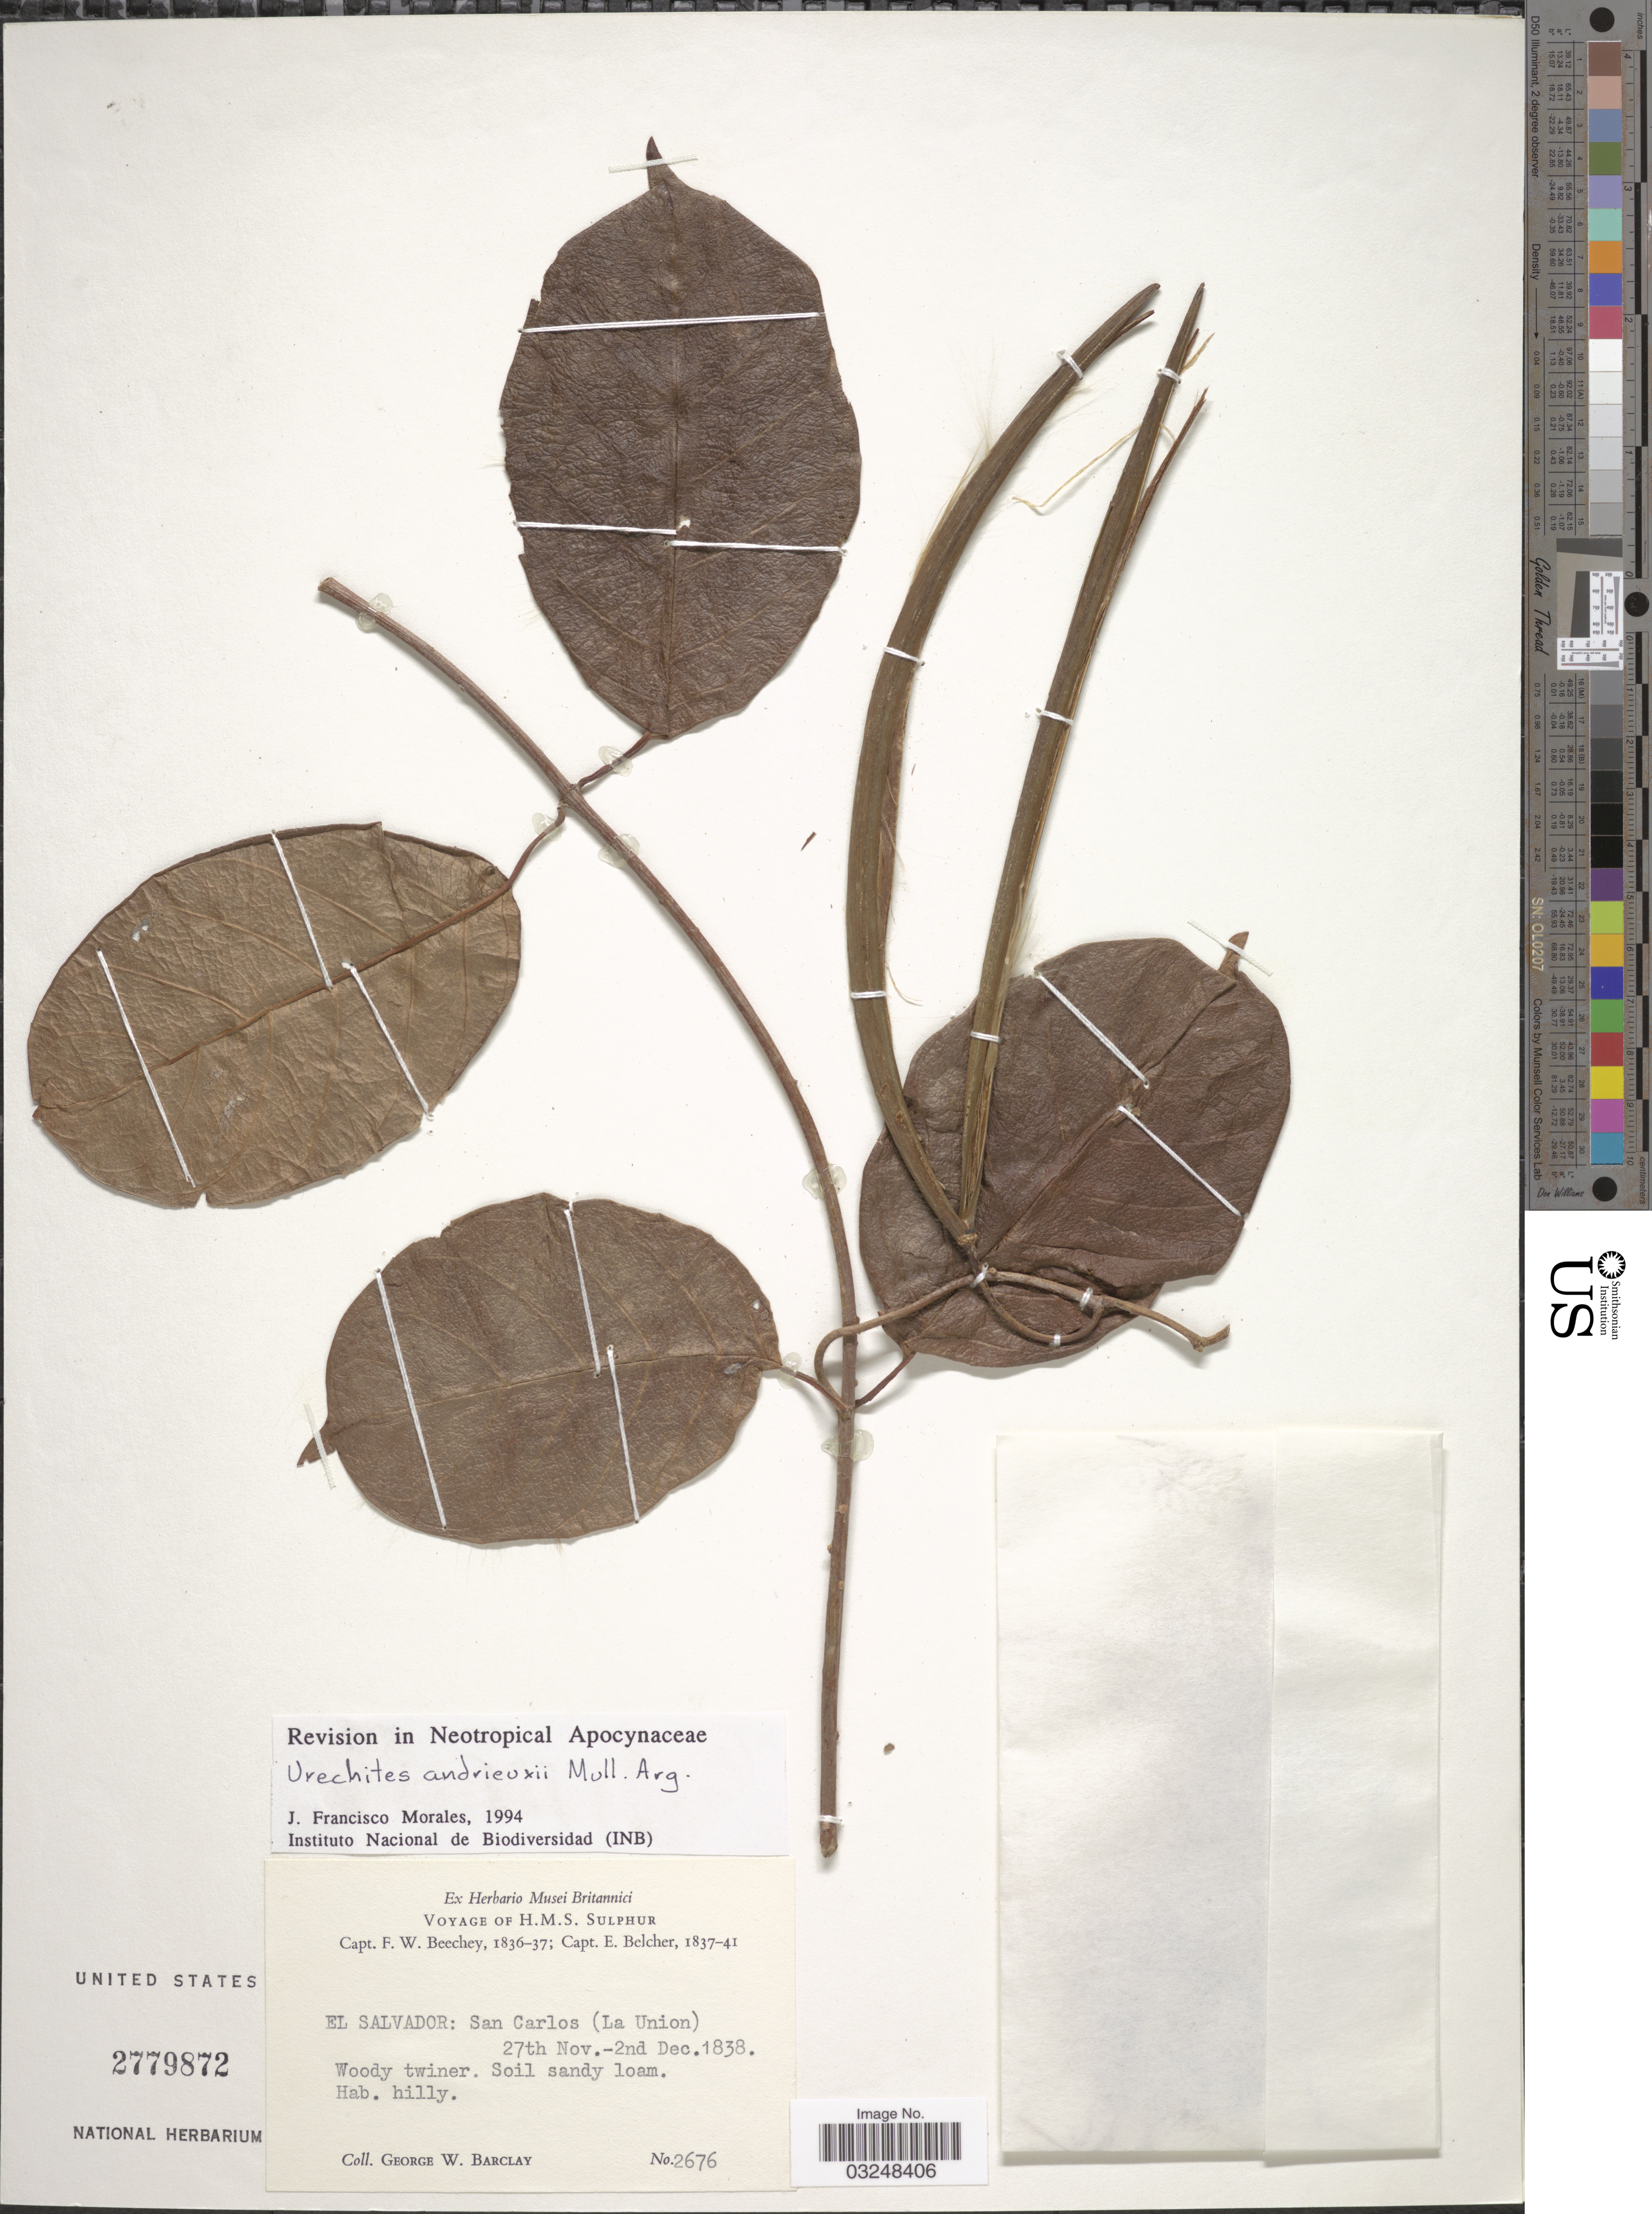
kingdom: Plantae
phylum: Tracheophyta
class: Magnoliopsida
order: Gentianales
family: Apocynaceae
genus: Urechites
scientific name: Urechites andrieuxii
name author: Müll. Arg.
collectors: G. W. Barclay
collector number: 2676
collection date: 1838-11-27/1838-12-02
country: El Salvador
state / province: La Union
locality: El Salvador: San Carlos (La Union).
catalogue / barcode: US 2779872